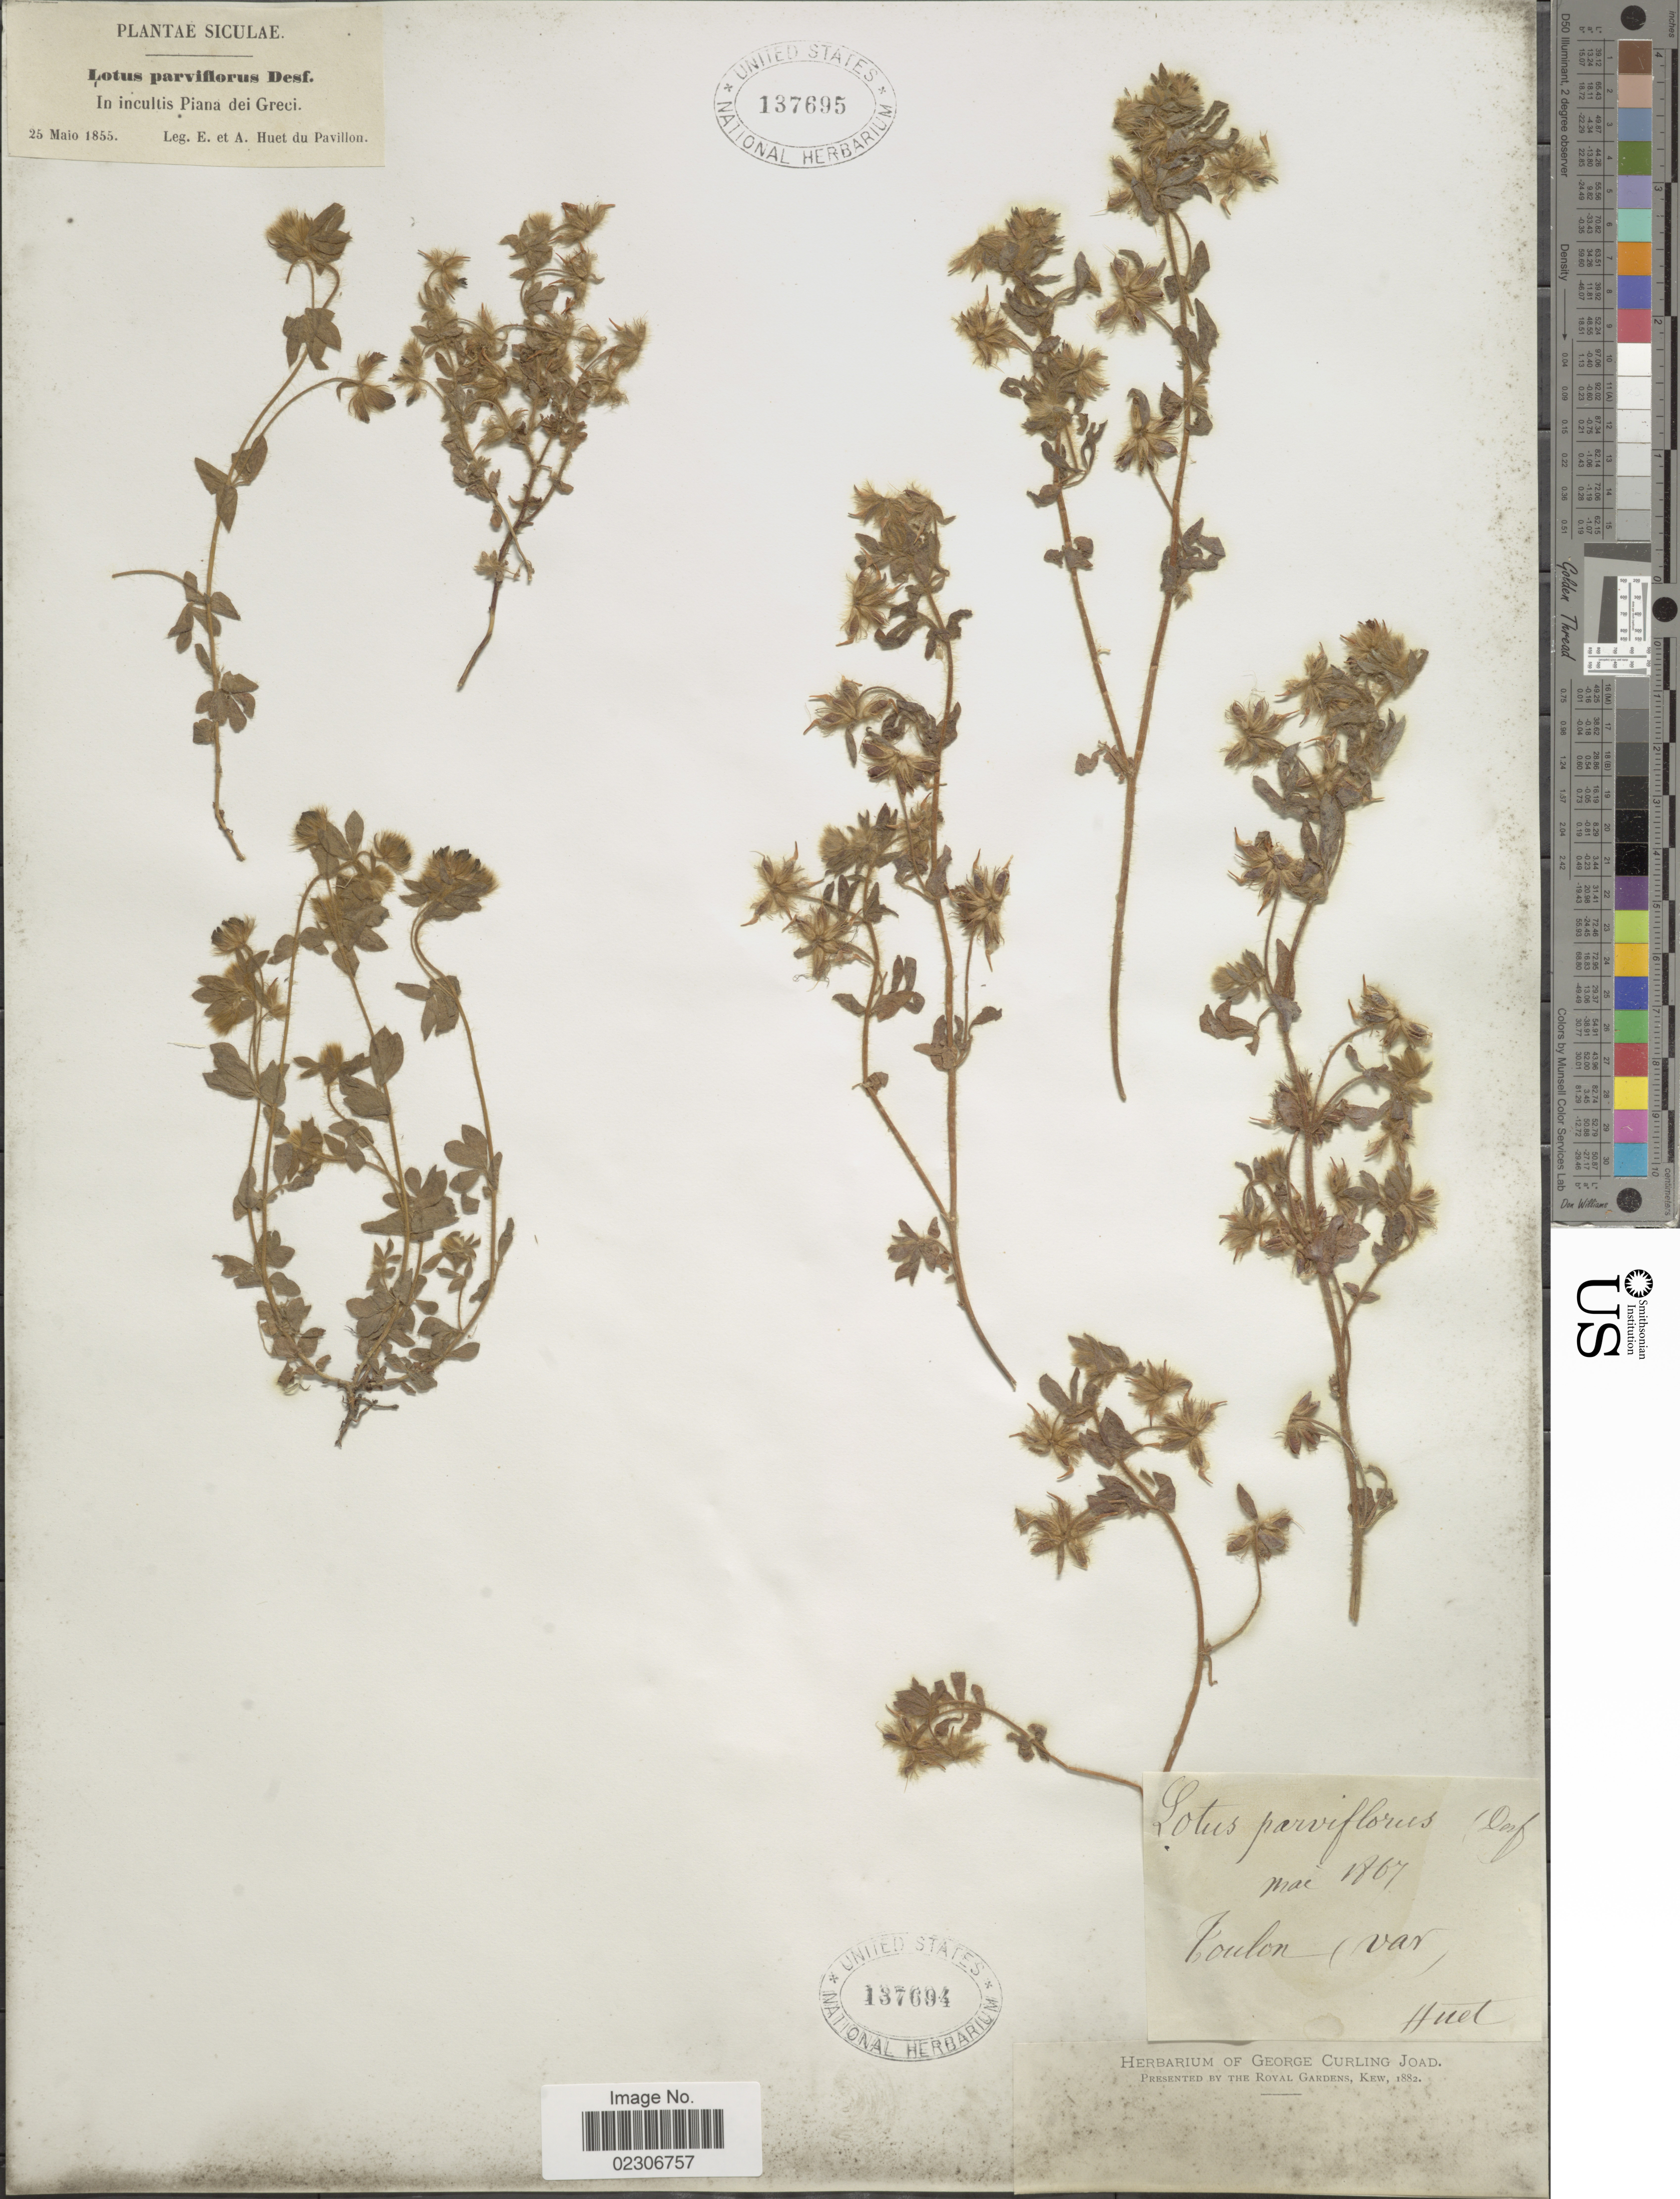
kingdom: Plantae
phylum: Tracheophyta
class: Magnoliopsida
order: Fabales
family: Fabaceae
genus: Lotus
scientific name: Lotus parviflorus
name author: Desf.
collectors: -. Huet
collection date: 1867-05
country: France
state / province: Provence-Alpes-Côte d'Azur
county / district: Var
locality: Toulon (var).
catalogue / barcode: US 137694